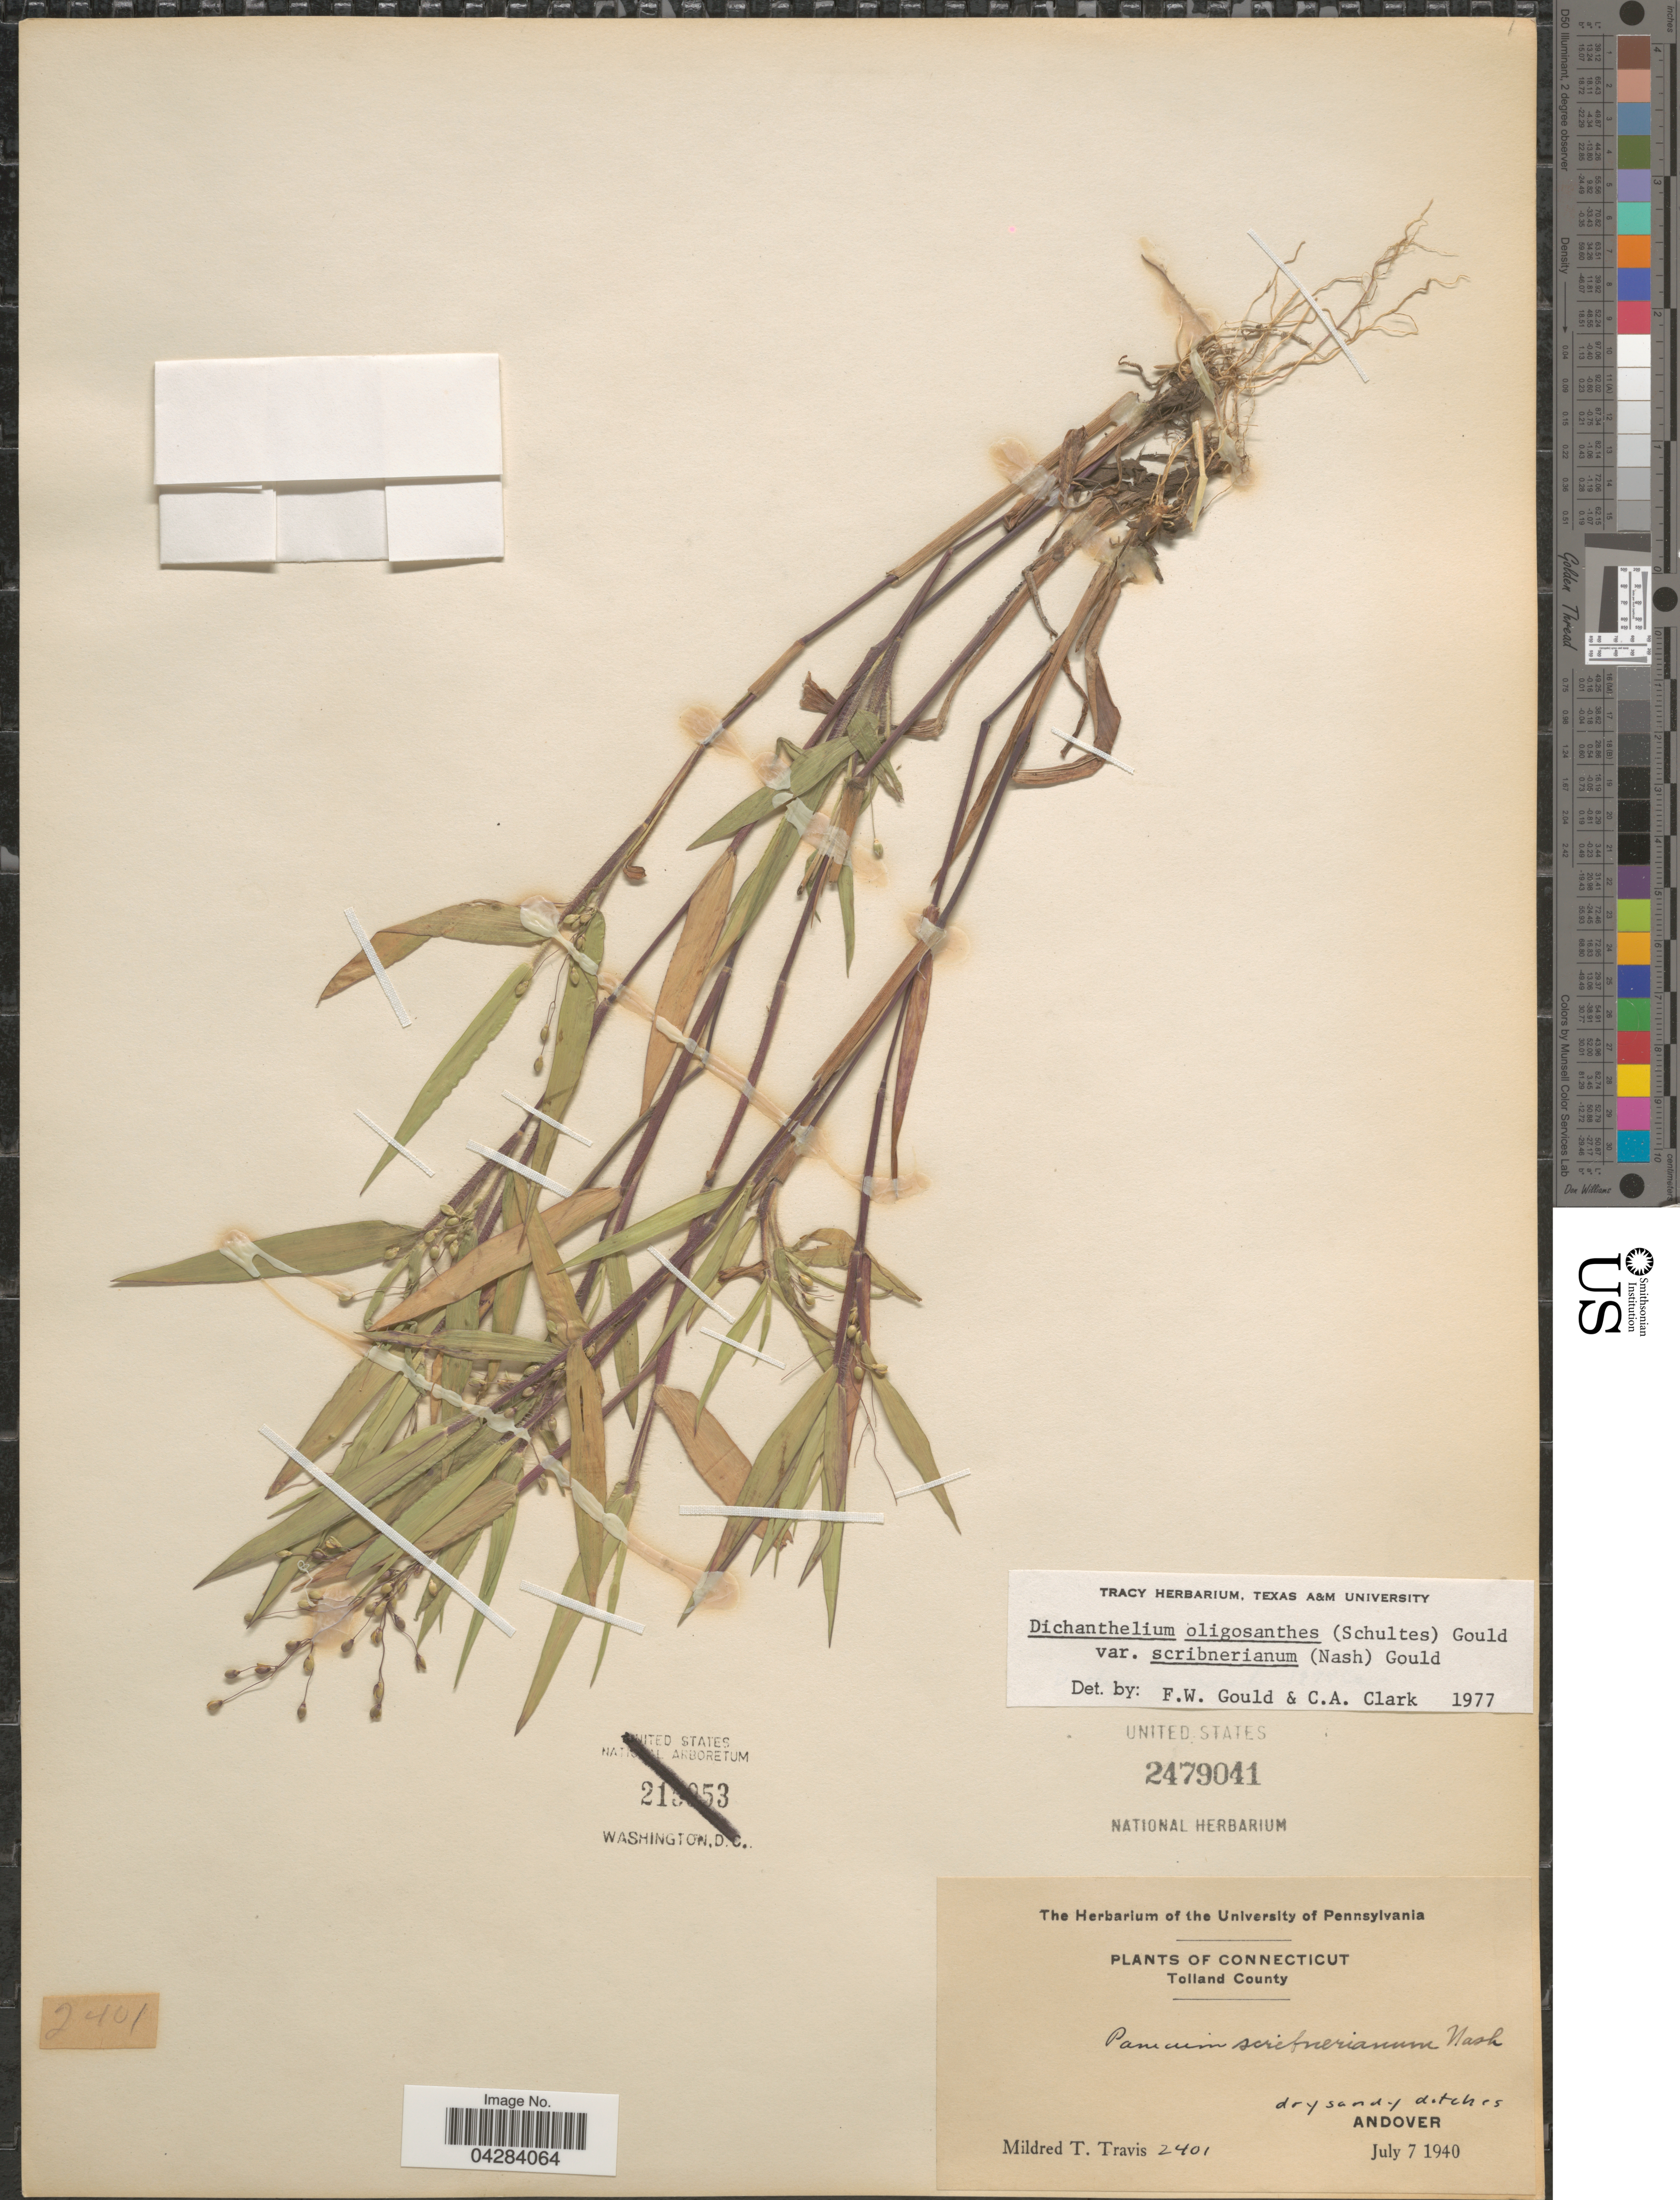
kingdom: Plantae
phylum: Tracheophyta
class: Liliopsida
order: Poales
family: Poaceae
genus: Dichanthelium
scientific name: Dichanthelium oligosanthes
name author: (Schult.) Gould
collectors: M. Travis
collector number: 2401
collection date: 1940-07-07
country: United States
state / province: Connecticut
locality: Tolland County. Dry sandy ditches. Andover.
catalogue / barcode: US 2479041